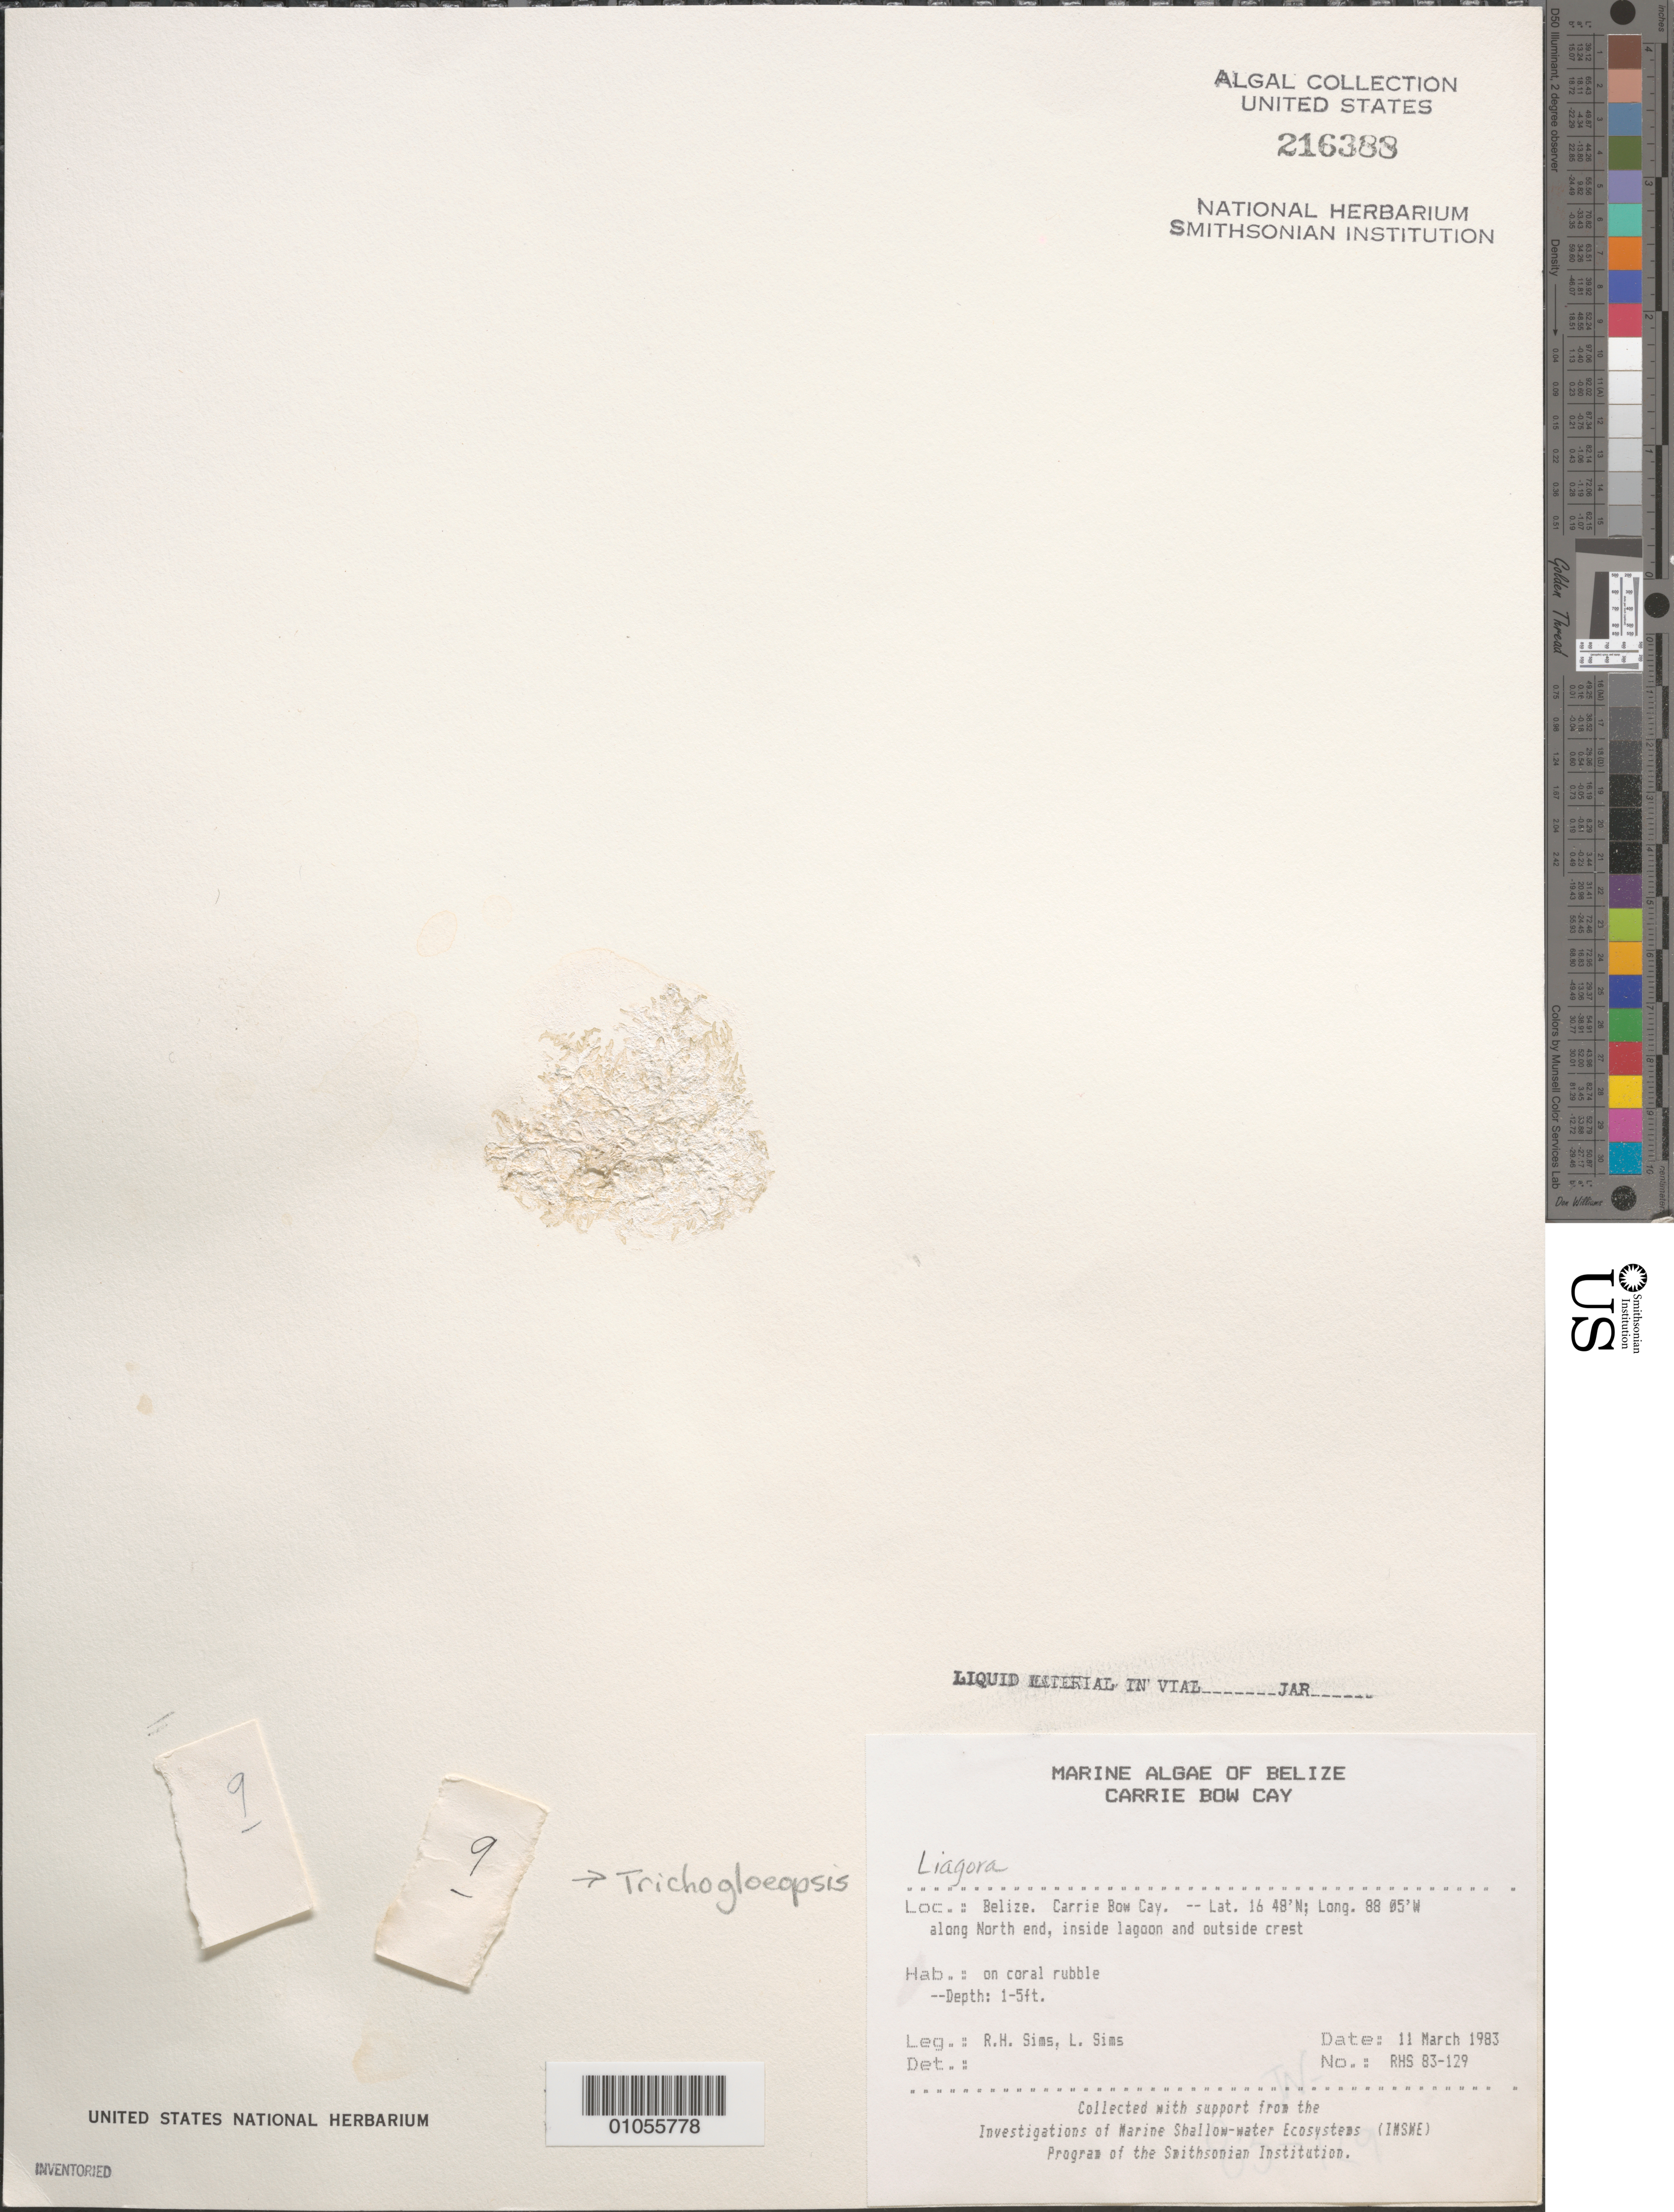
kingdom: Plantae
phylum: Rhodophyta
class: Florideophyceae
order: Nemaliales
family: Liagoraceae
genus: Trichogloeopsis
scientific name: Trichogloeopsis sp.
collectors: R. H. Sims & L. L. Sims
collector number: RHS 83-129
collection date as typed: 11 Mar 1983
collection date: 1983-03-11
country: Belize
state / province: Stann Creek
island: Carrie Bow Cay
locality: Along north end, inside lagoon and outside crest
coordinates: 16 48'N, 88 05'W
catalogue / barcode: US 216388